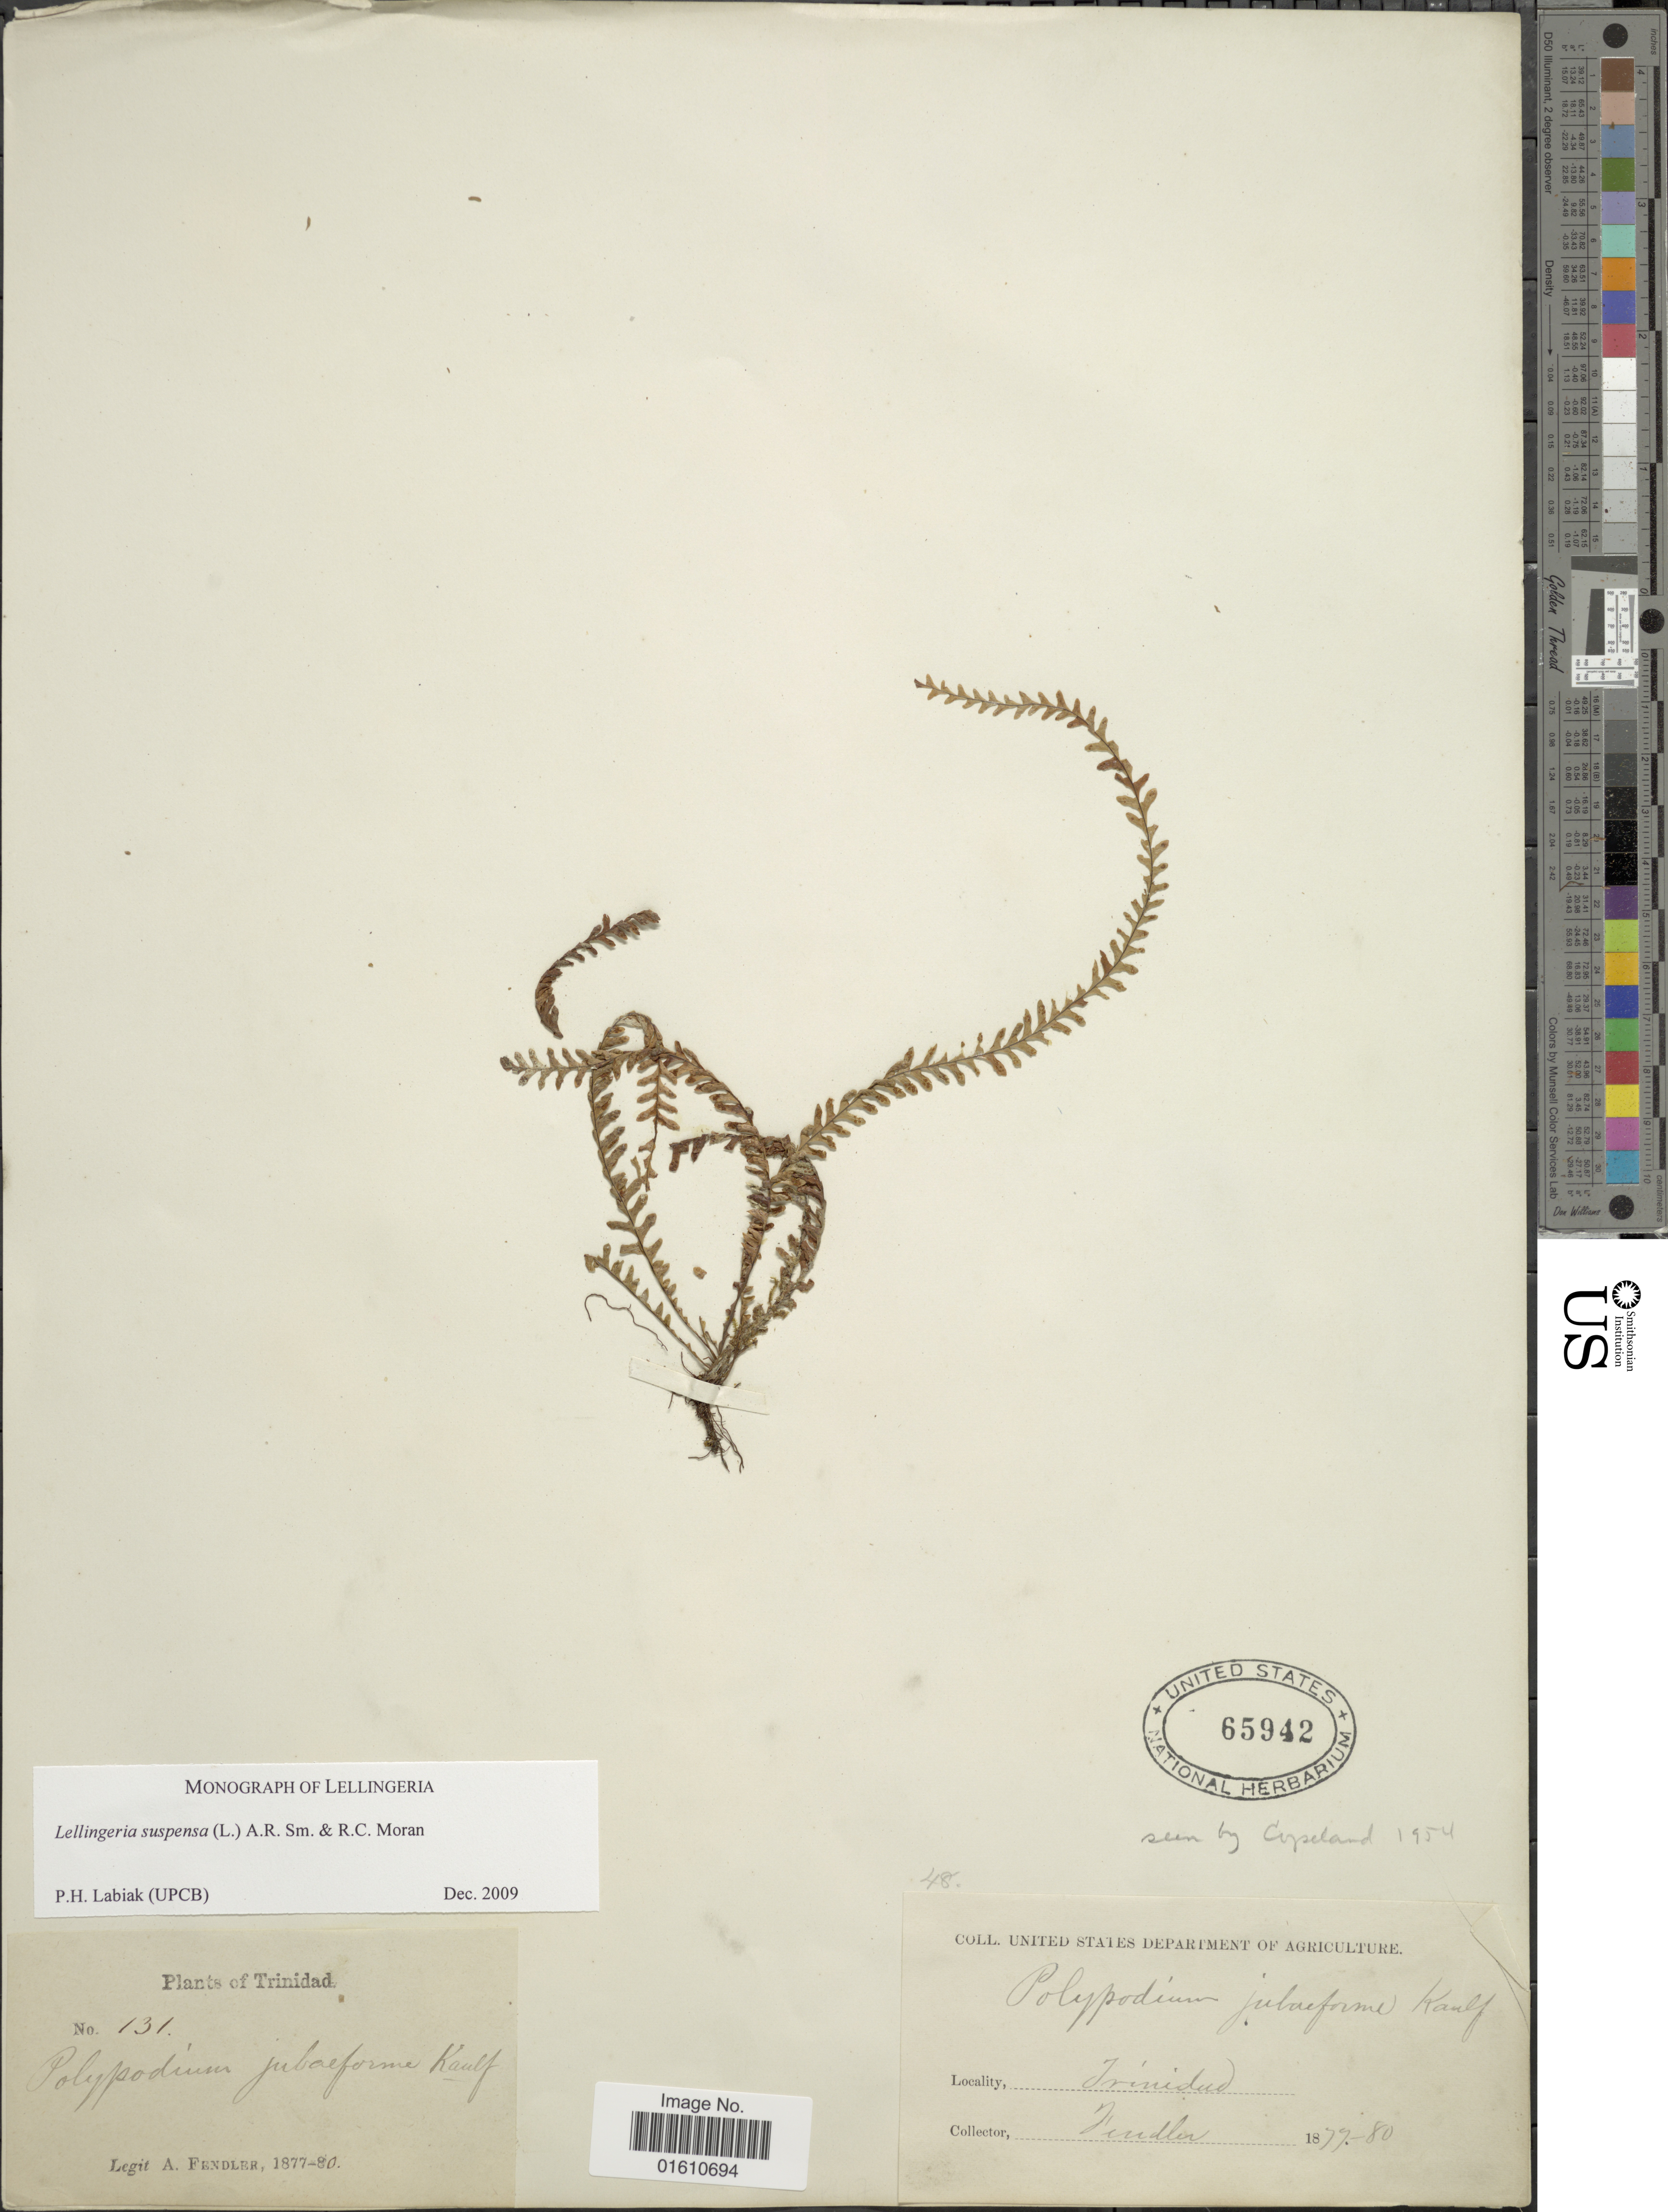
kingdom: Plantae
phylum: Tracheophyta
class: Polypodiopsida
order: Polypodiales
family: Polypodiaceae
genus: Lellingeria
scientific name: Lellingeria suspensa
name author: (L.) A.R. Sm. & R.C. Moran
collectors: A. Fendler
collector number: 131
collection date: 1877/1880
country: Trinidad and Tobago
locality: Trinidad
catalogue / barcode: US 65942